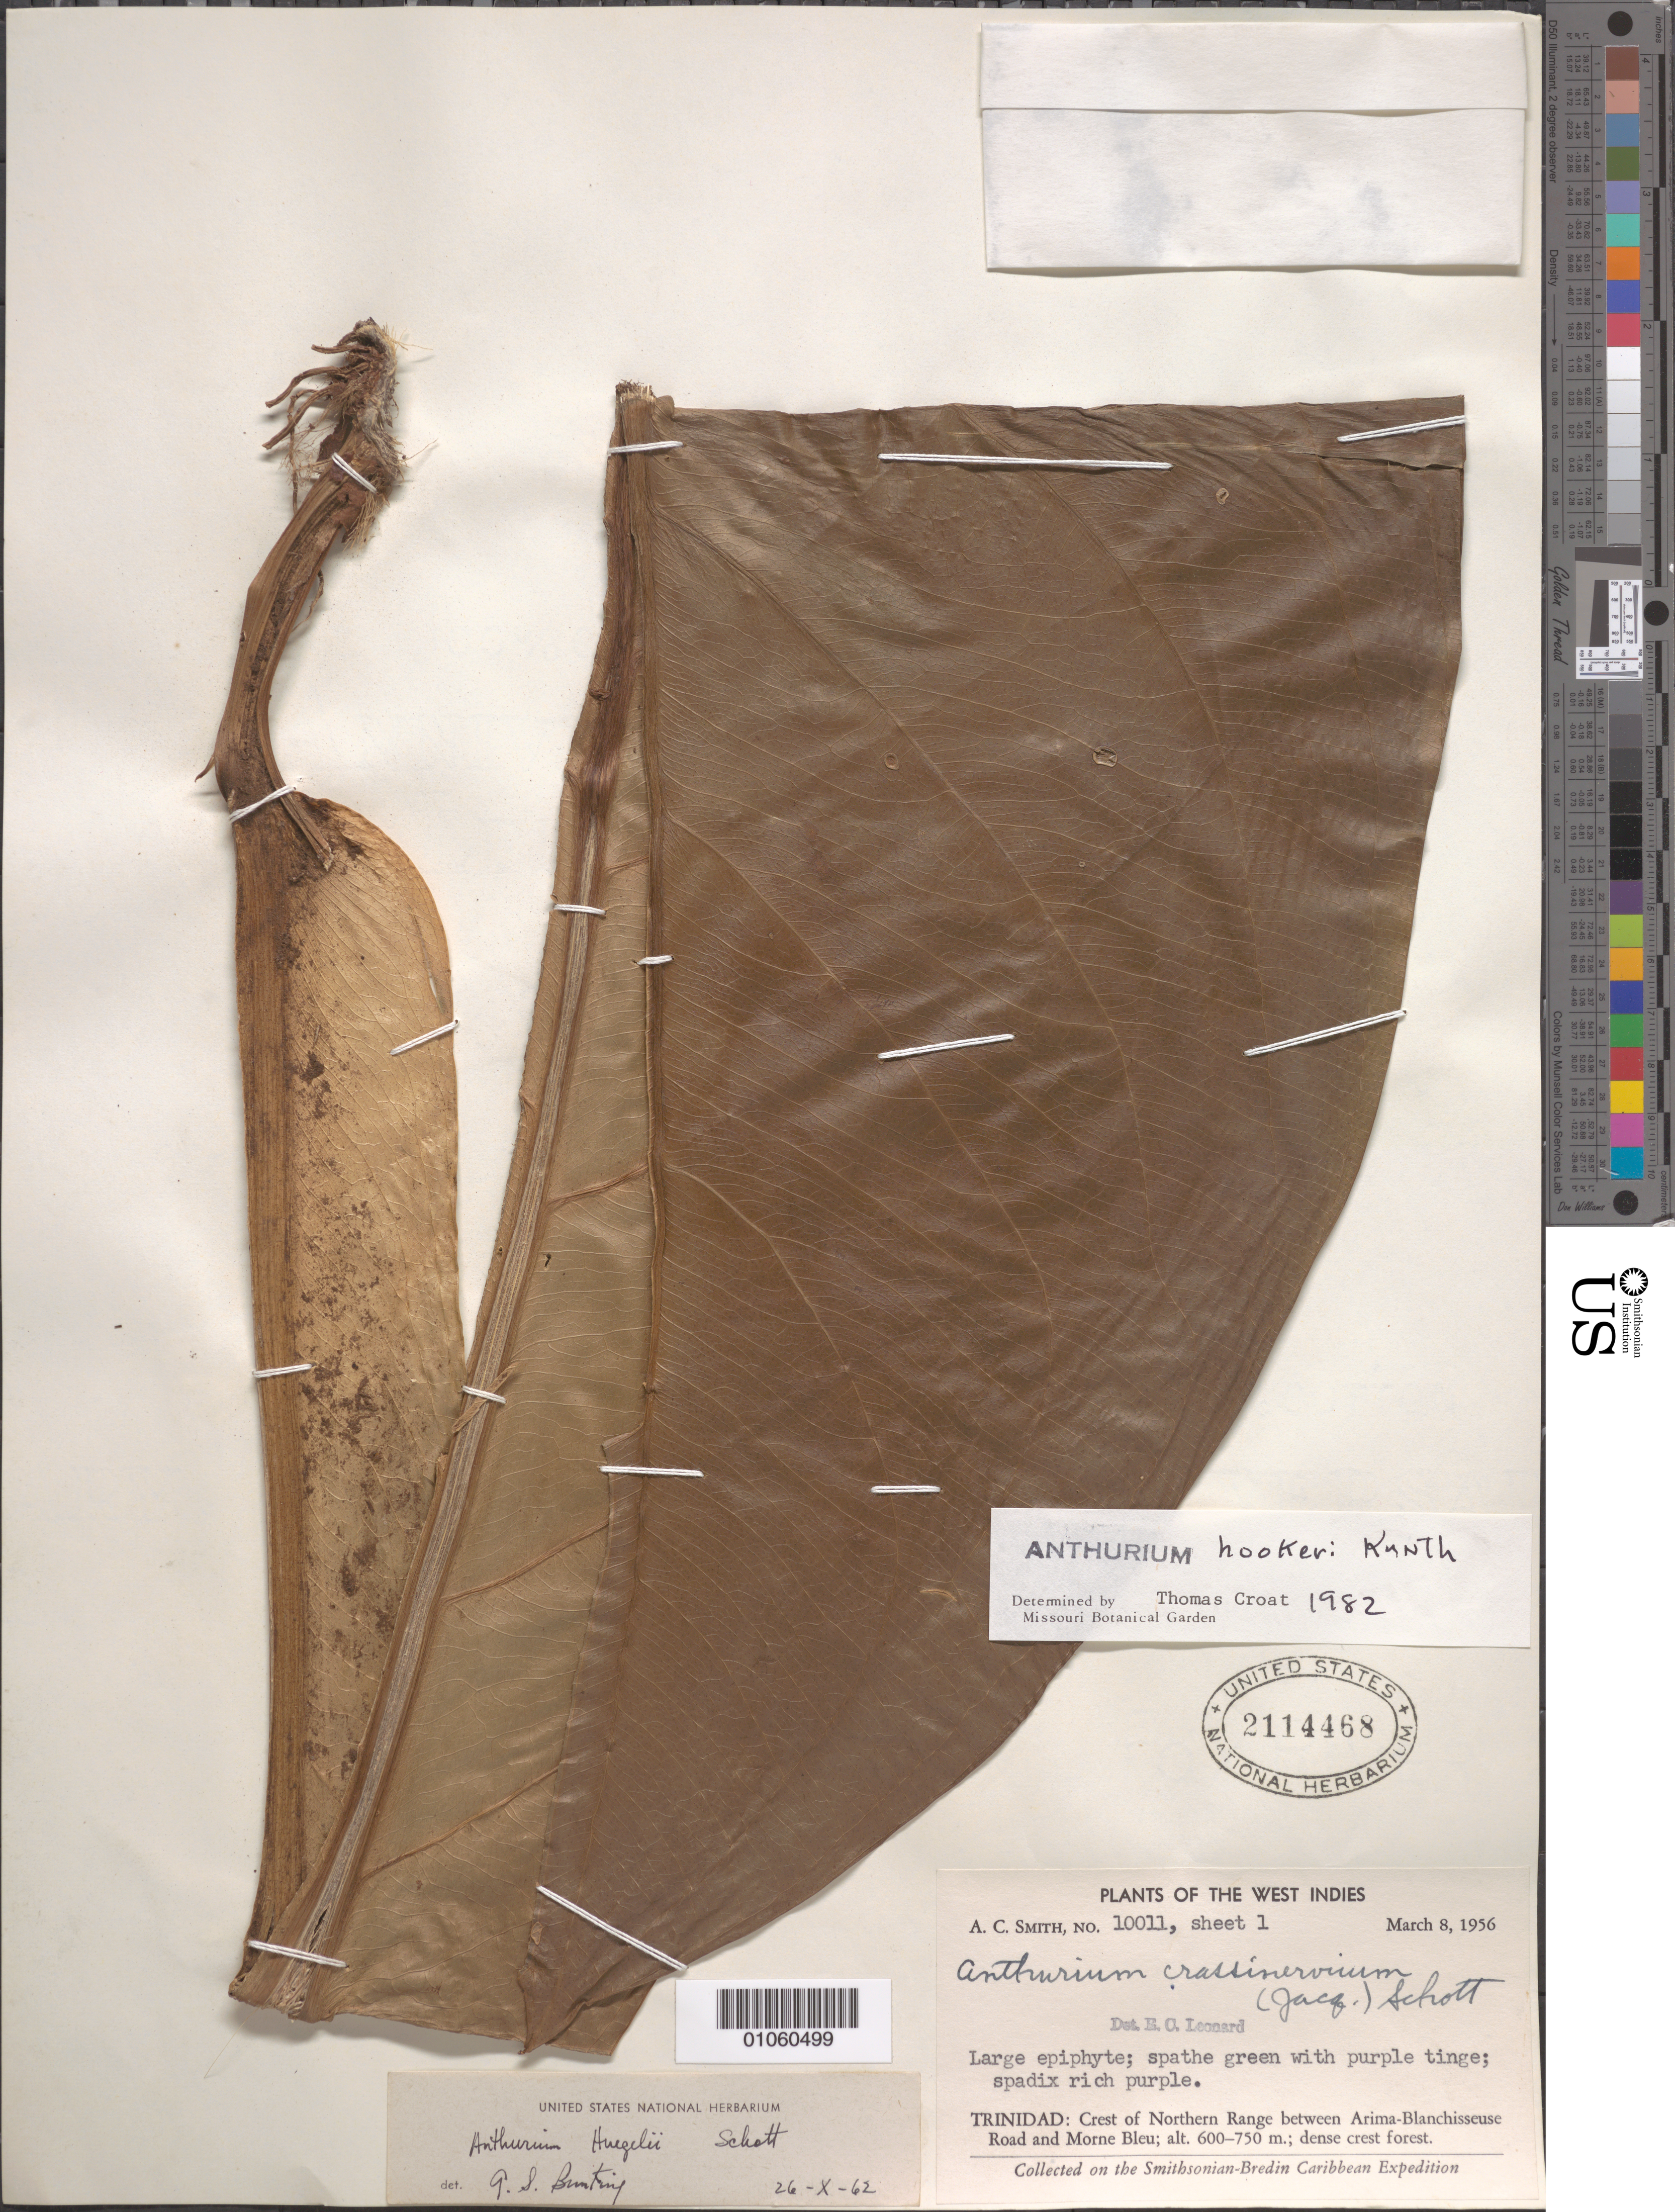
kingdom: Plantae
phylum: Tracheophyta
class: Liliopsida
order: Alismatales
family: Araceae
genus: Anthurium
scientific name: Anthurium hookeri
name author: Kunth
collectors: A. C. Smith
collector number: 10011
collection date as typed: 08 Mar 1956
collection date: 1956-03-08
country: Trinidad and Tobago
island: Trinidad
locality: Crest of Northern Range between Arima-Blanchisseuse Road and Morne Bleu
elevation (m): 600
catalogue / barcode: US 2114468